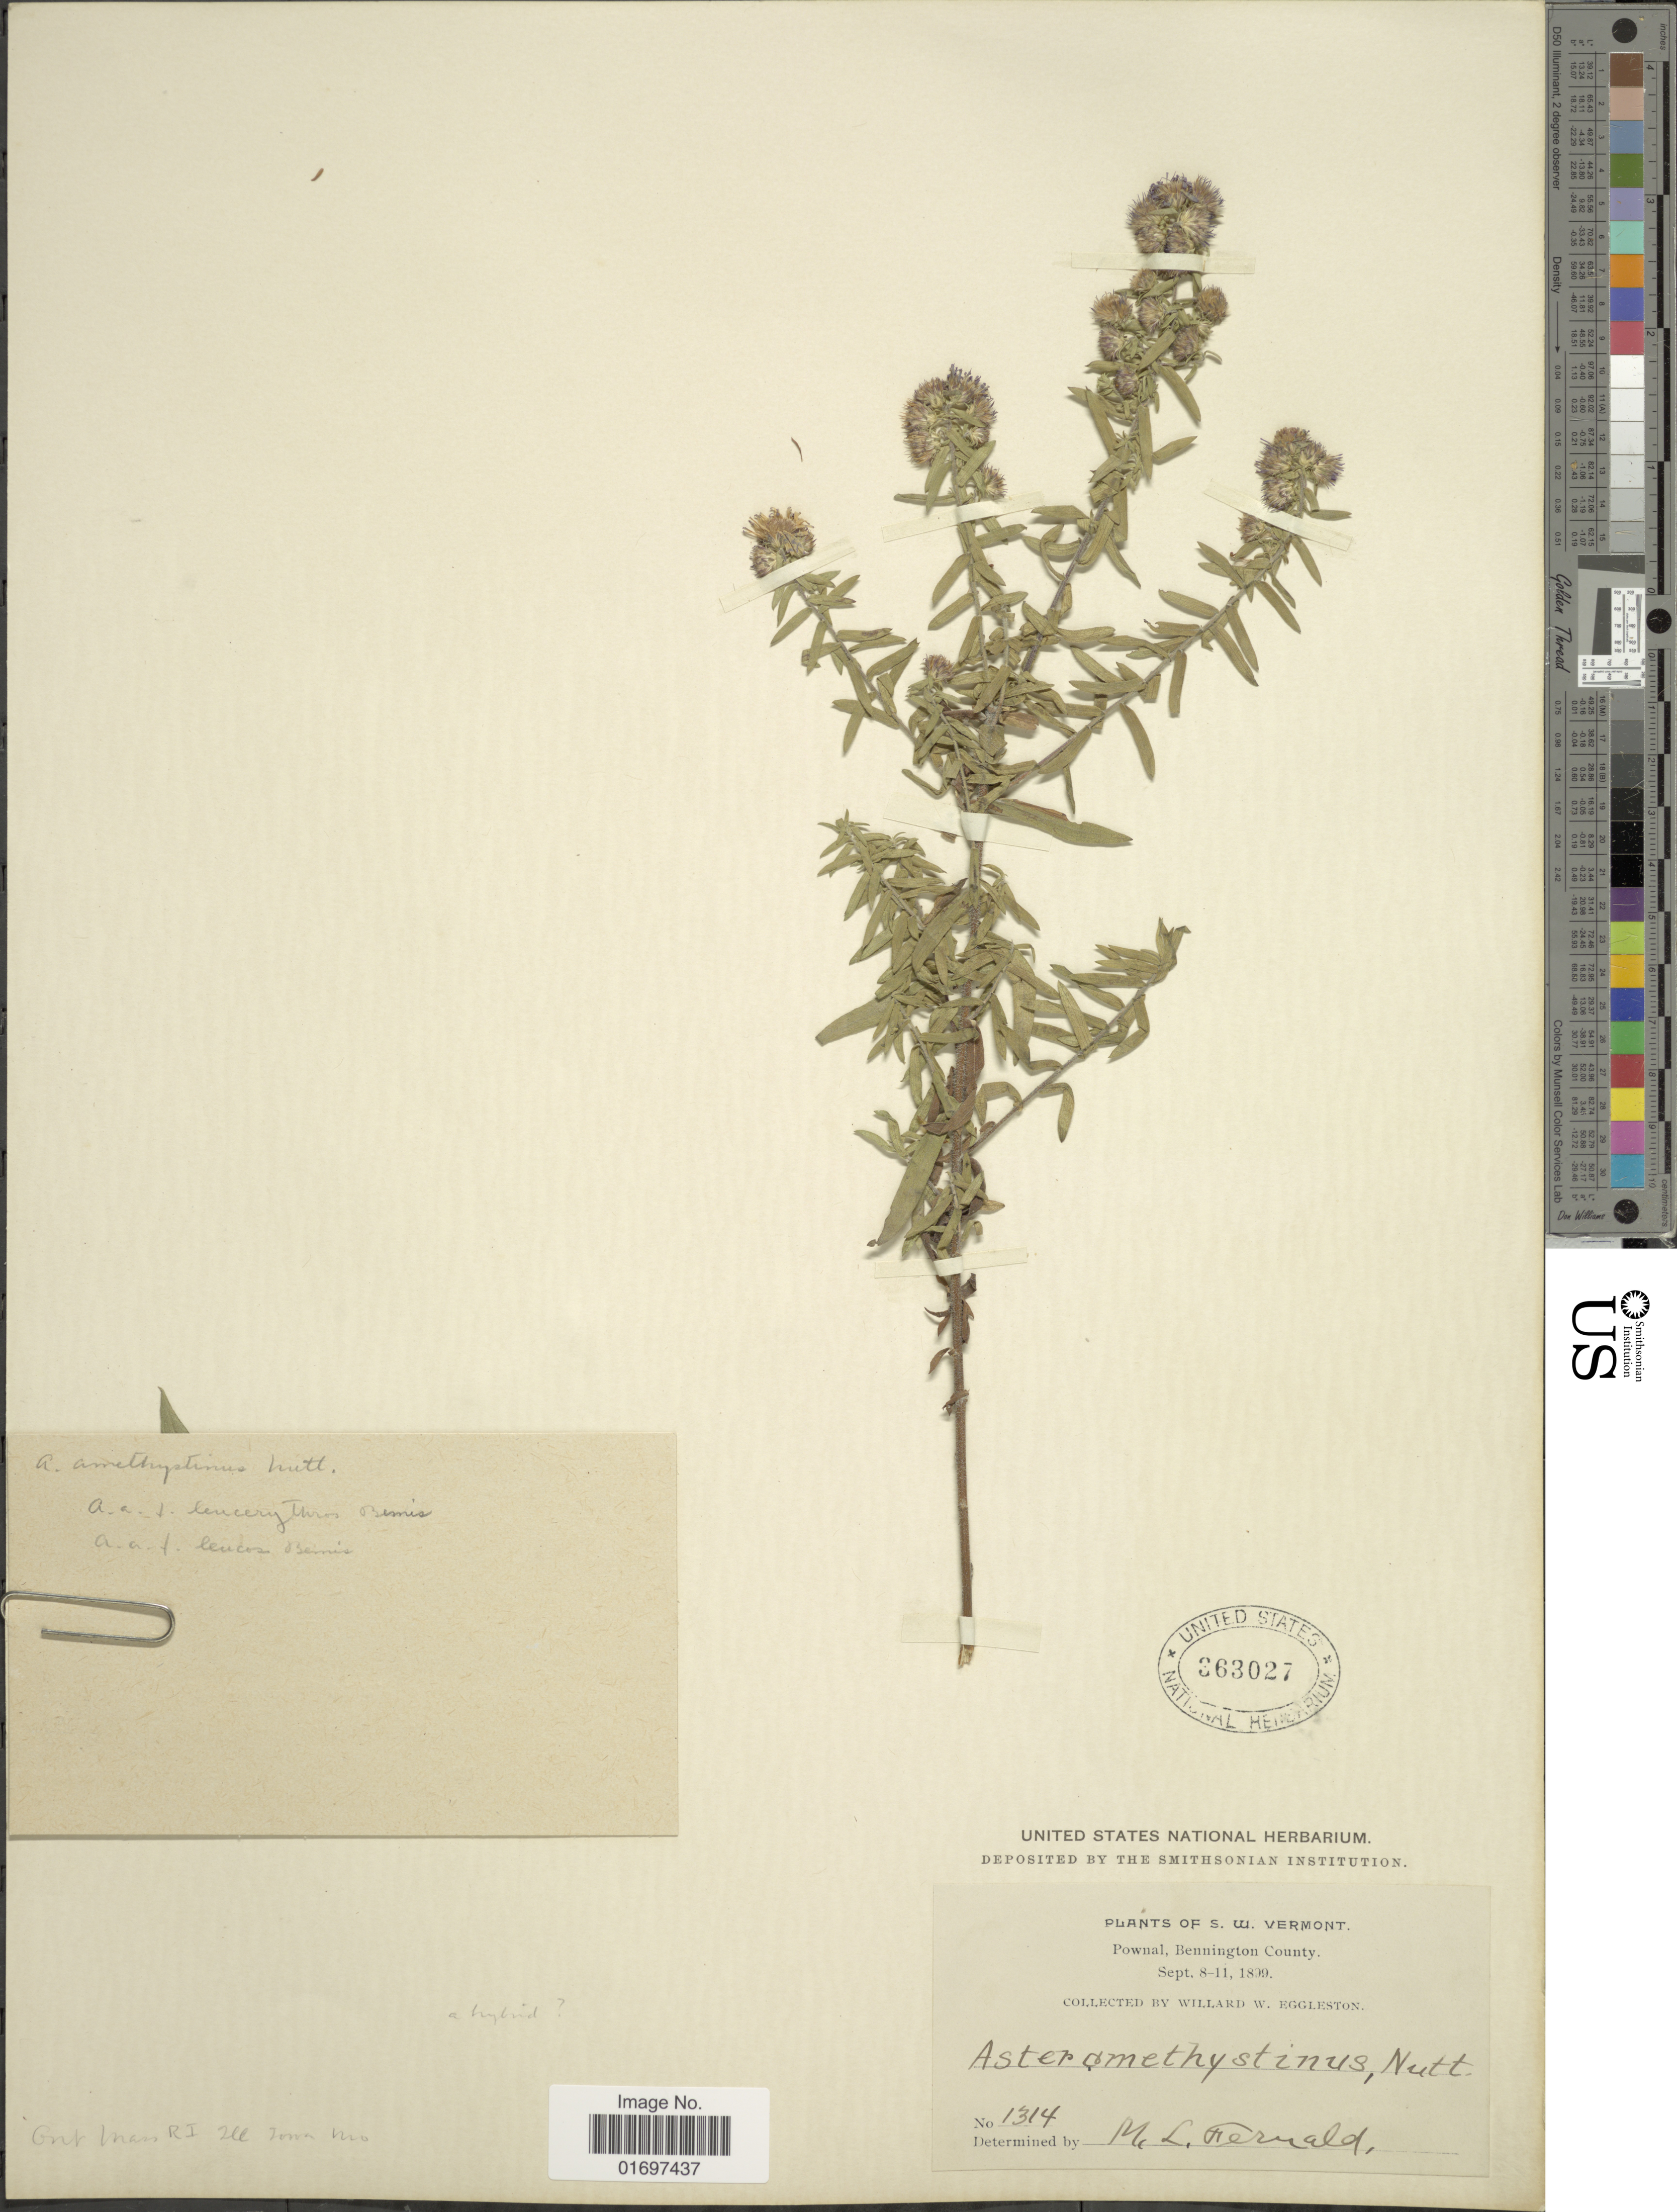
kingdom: Plantae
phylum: Tracheophyta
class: Magnoliopsida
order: Asterales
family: Asteraceae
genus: Symphyotrichum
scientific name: Symphyotrichum x amethystinum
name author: (Nutt.) G.L. Nesom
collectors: W. W. Eggleston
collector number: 1314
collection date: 1899-09-08/1899-09-11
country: United States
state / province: Vermont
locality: S.W. Vermont. Pownal, Bennington County.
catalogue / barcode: US 363027